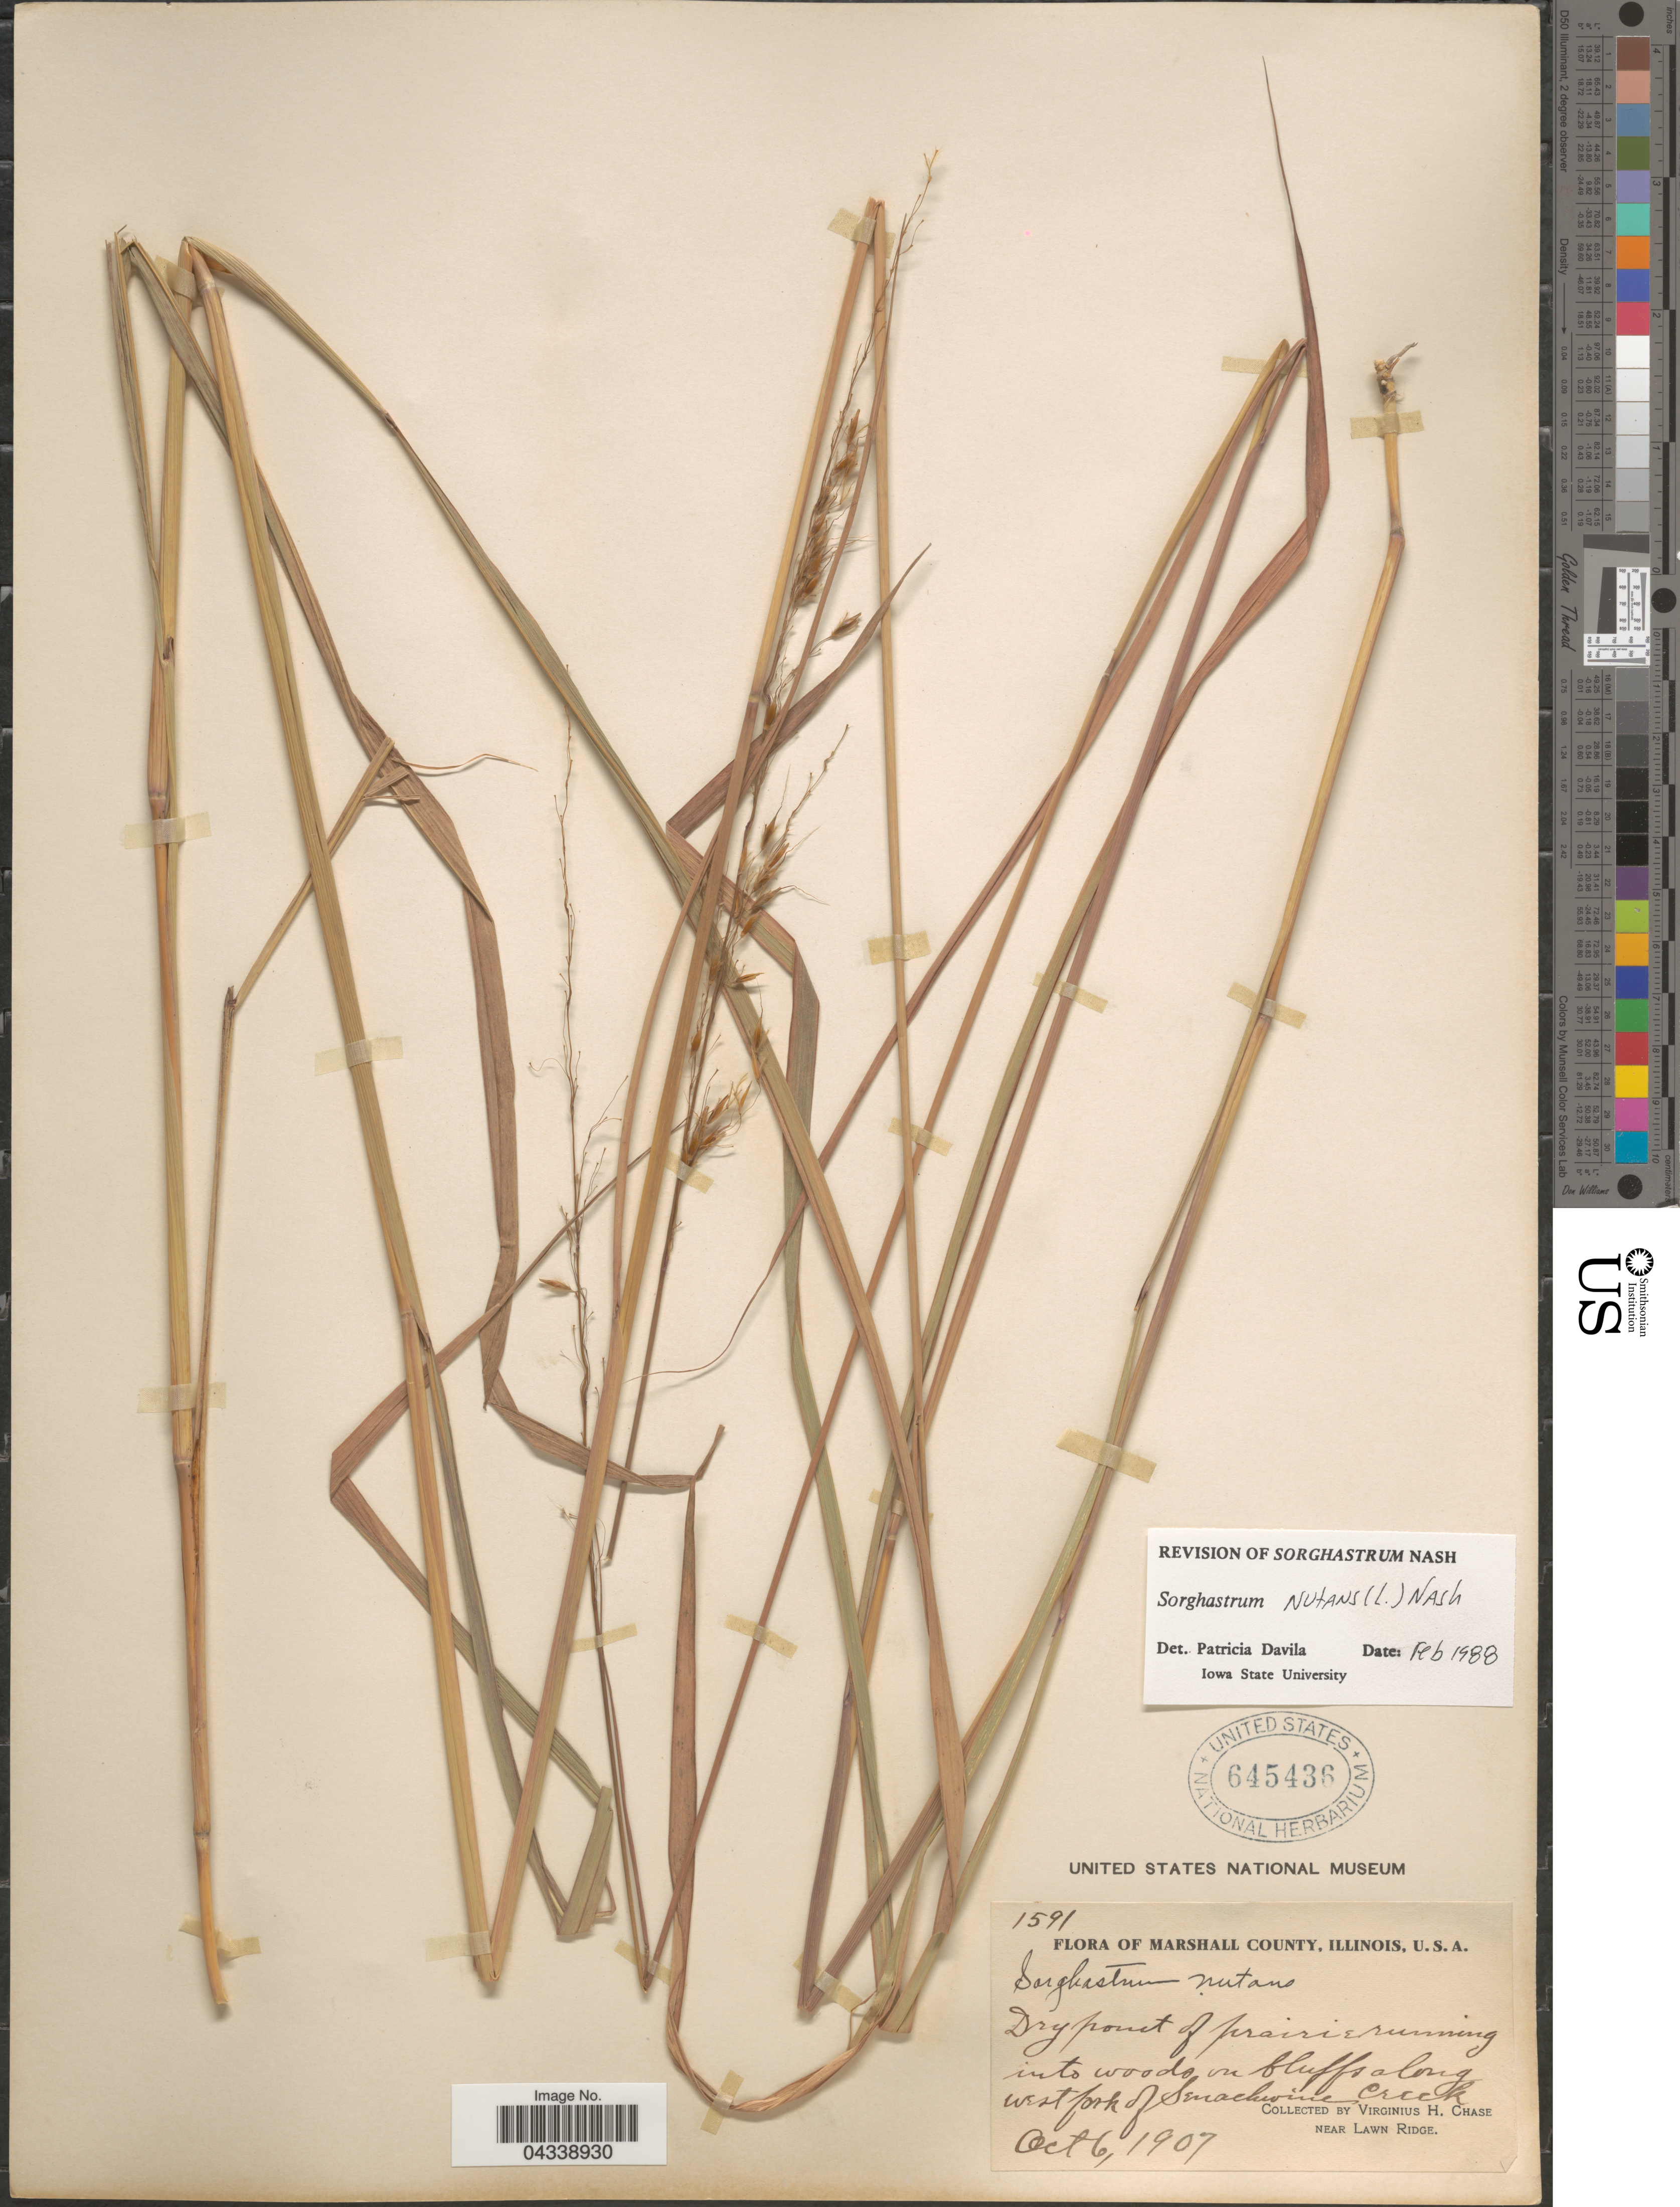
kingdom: Plantae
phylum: Tracheophyta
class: Liliopsida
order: Poales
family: Poaceae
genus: Sorghastrum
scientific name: Sorghastrum nutans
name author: (L.) Nash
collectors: V. H. Chase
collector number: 1591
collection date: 1907-10-06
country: United States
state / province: Illinois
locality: Marshall County. Along west fork of Senachwine Creek. Near Lawn Ridge.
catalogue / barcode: US 645436